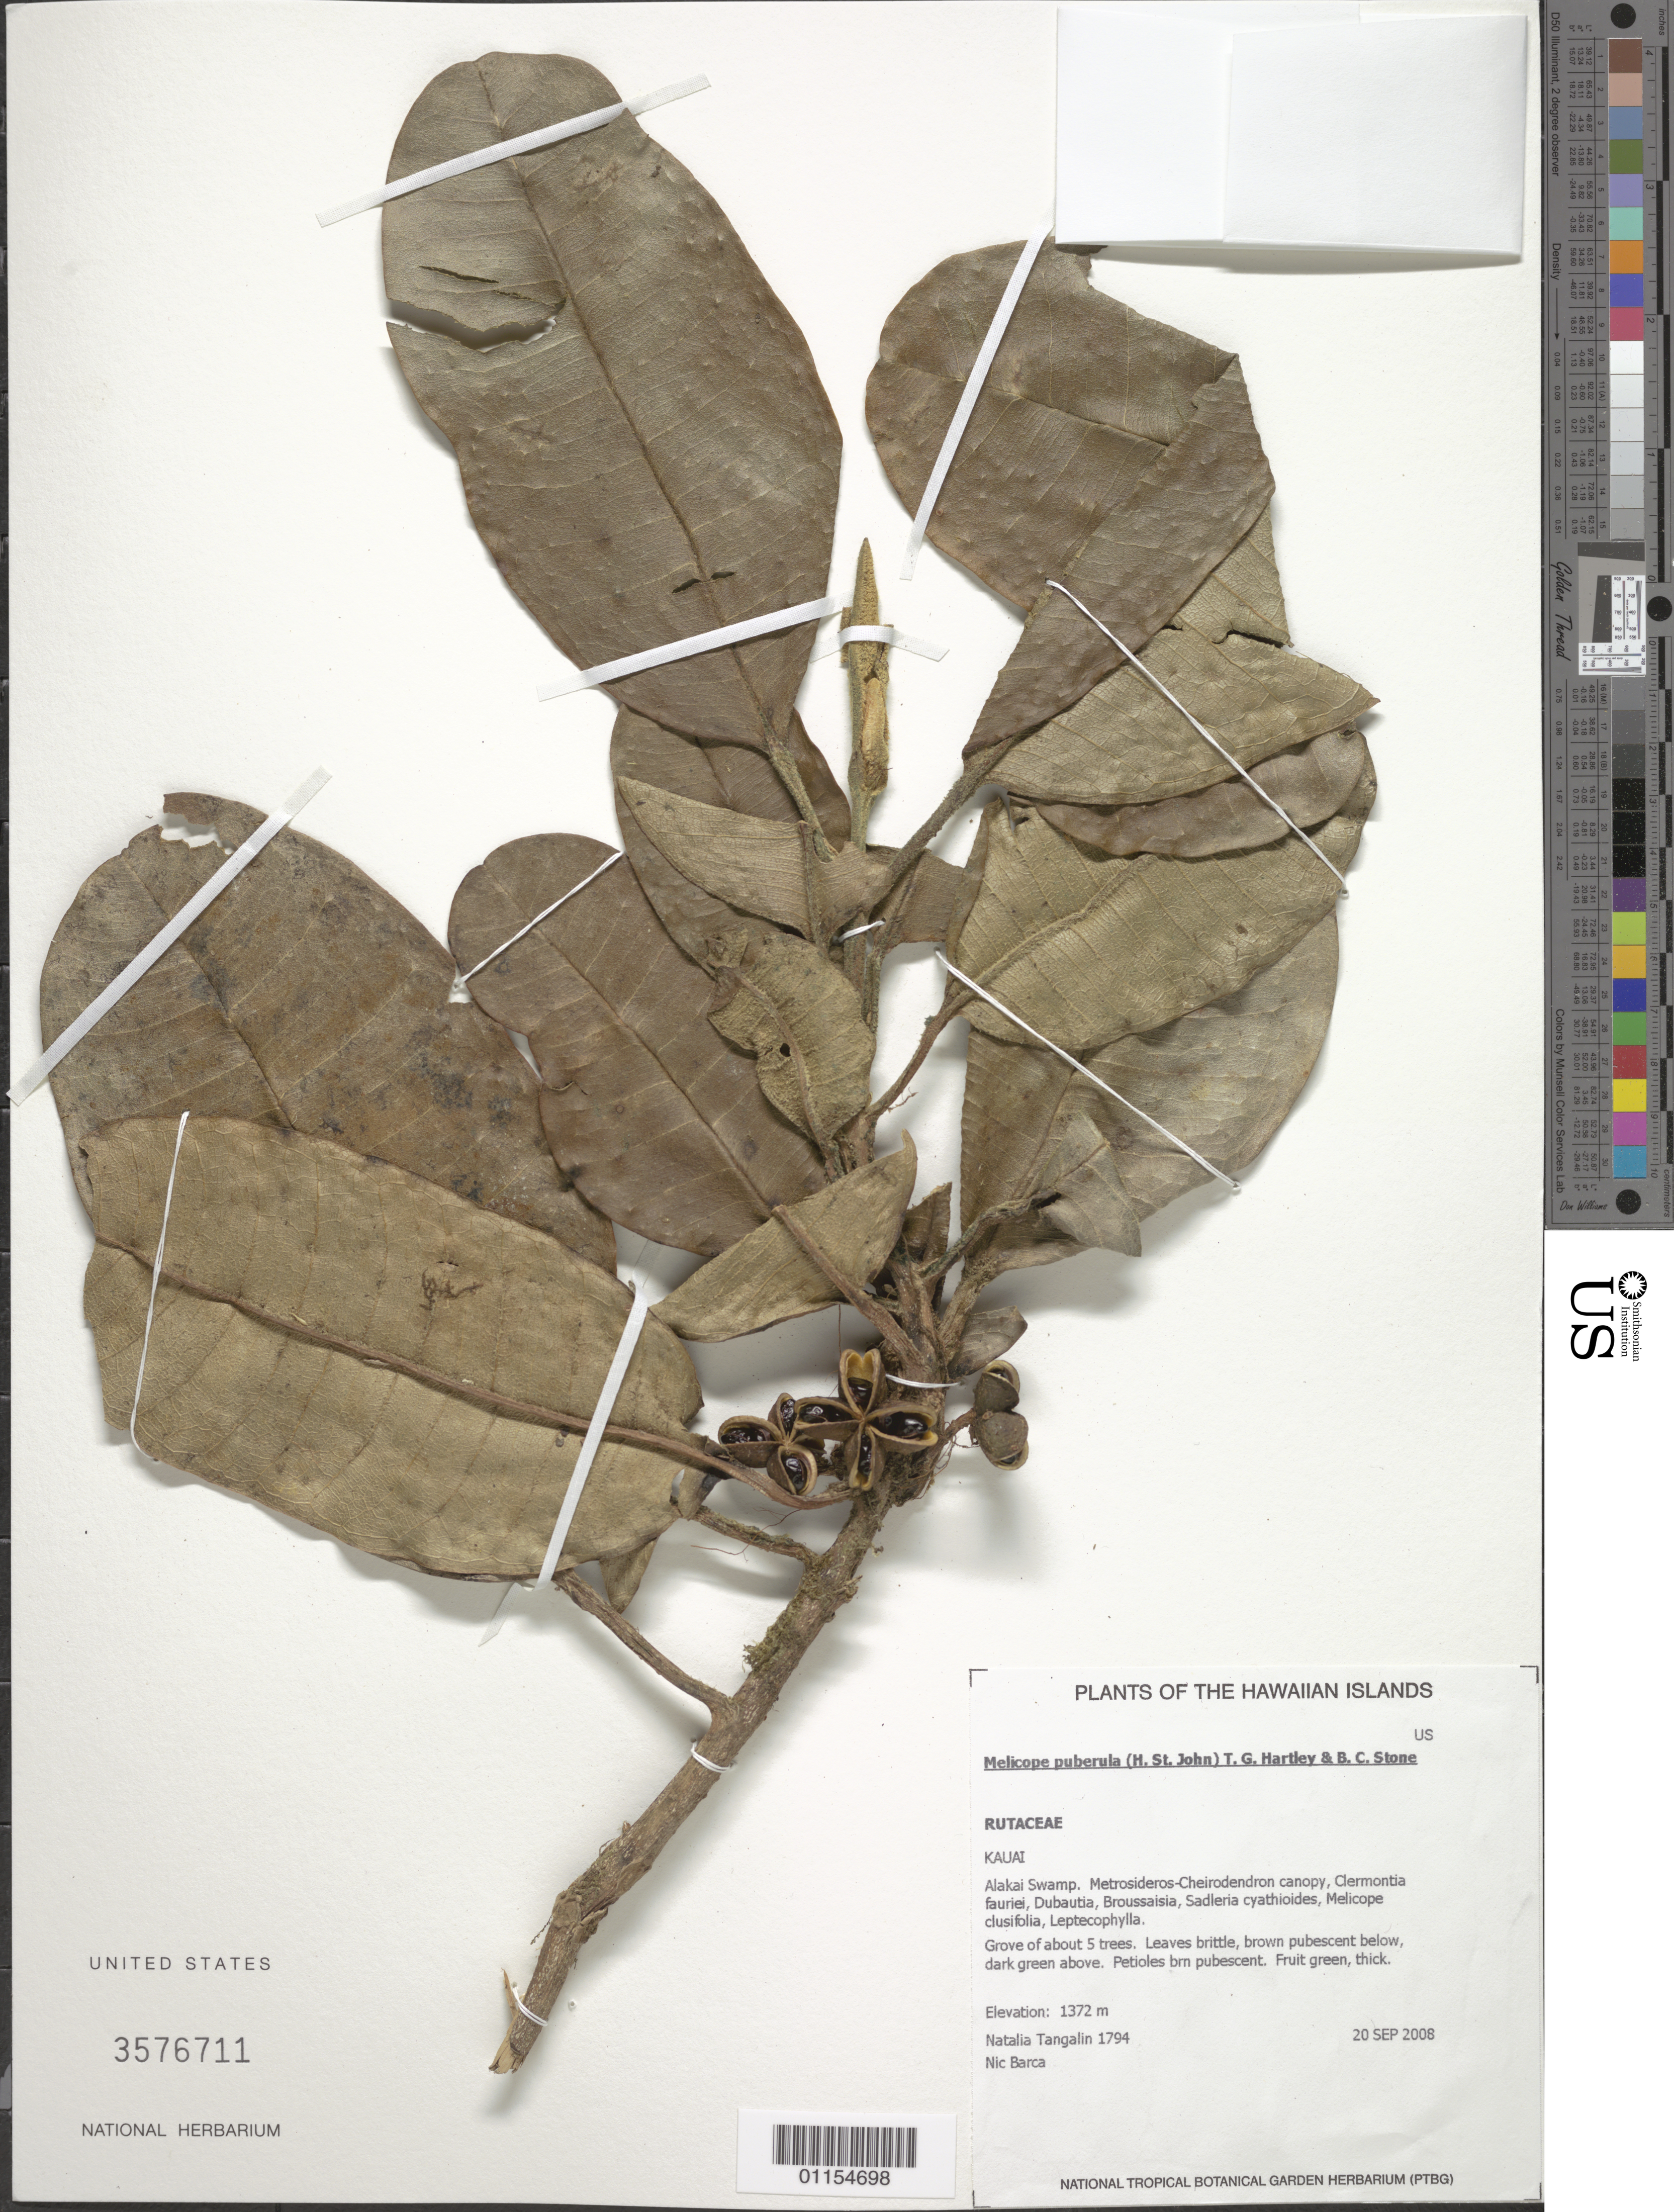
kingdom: Plantae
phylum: Tracheophyta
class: Magnoliopsida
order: Sapindales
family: Rutaceae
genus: Melicope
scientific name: Melicope puberula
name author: (H. St. John) T.G. Hartley & B.C. Stone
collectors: N. Tangalin & N. Barca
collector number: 1794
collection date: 2008-09-20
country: United States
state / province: Hawaii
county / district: Kauai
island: Kaua'i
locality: Alakai Swamp.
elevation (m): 1372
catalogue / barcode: US 3576711